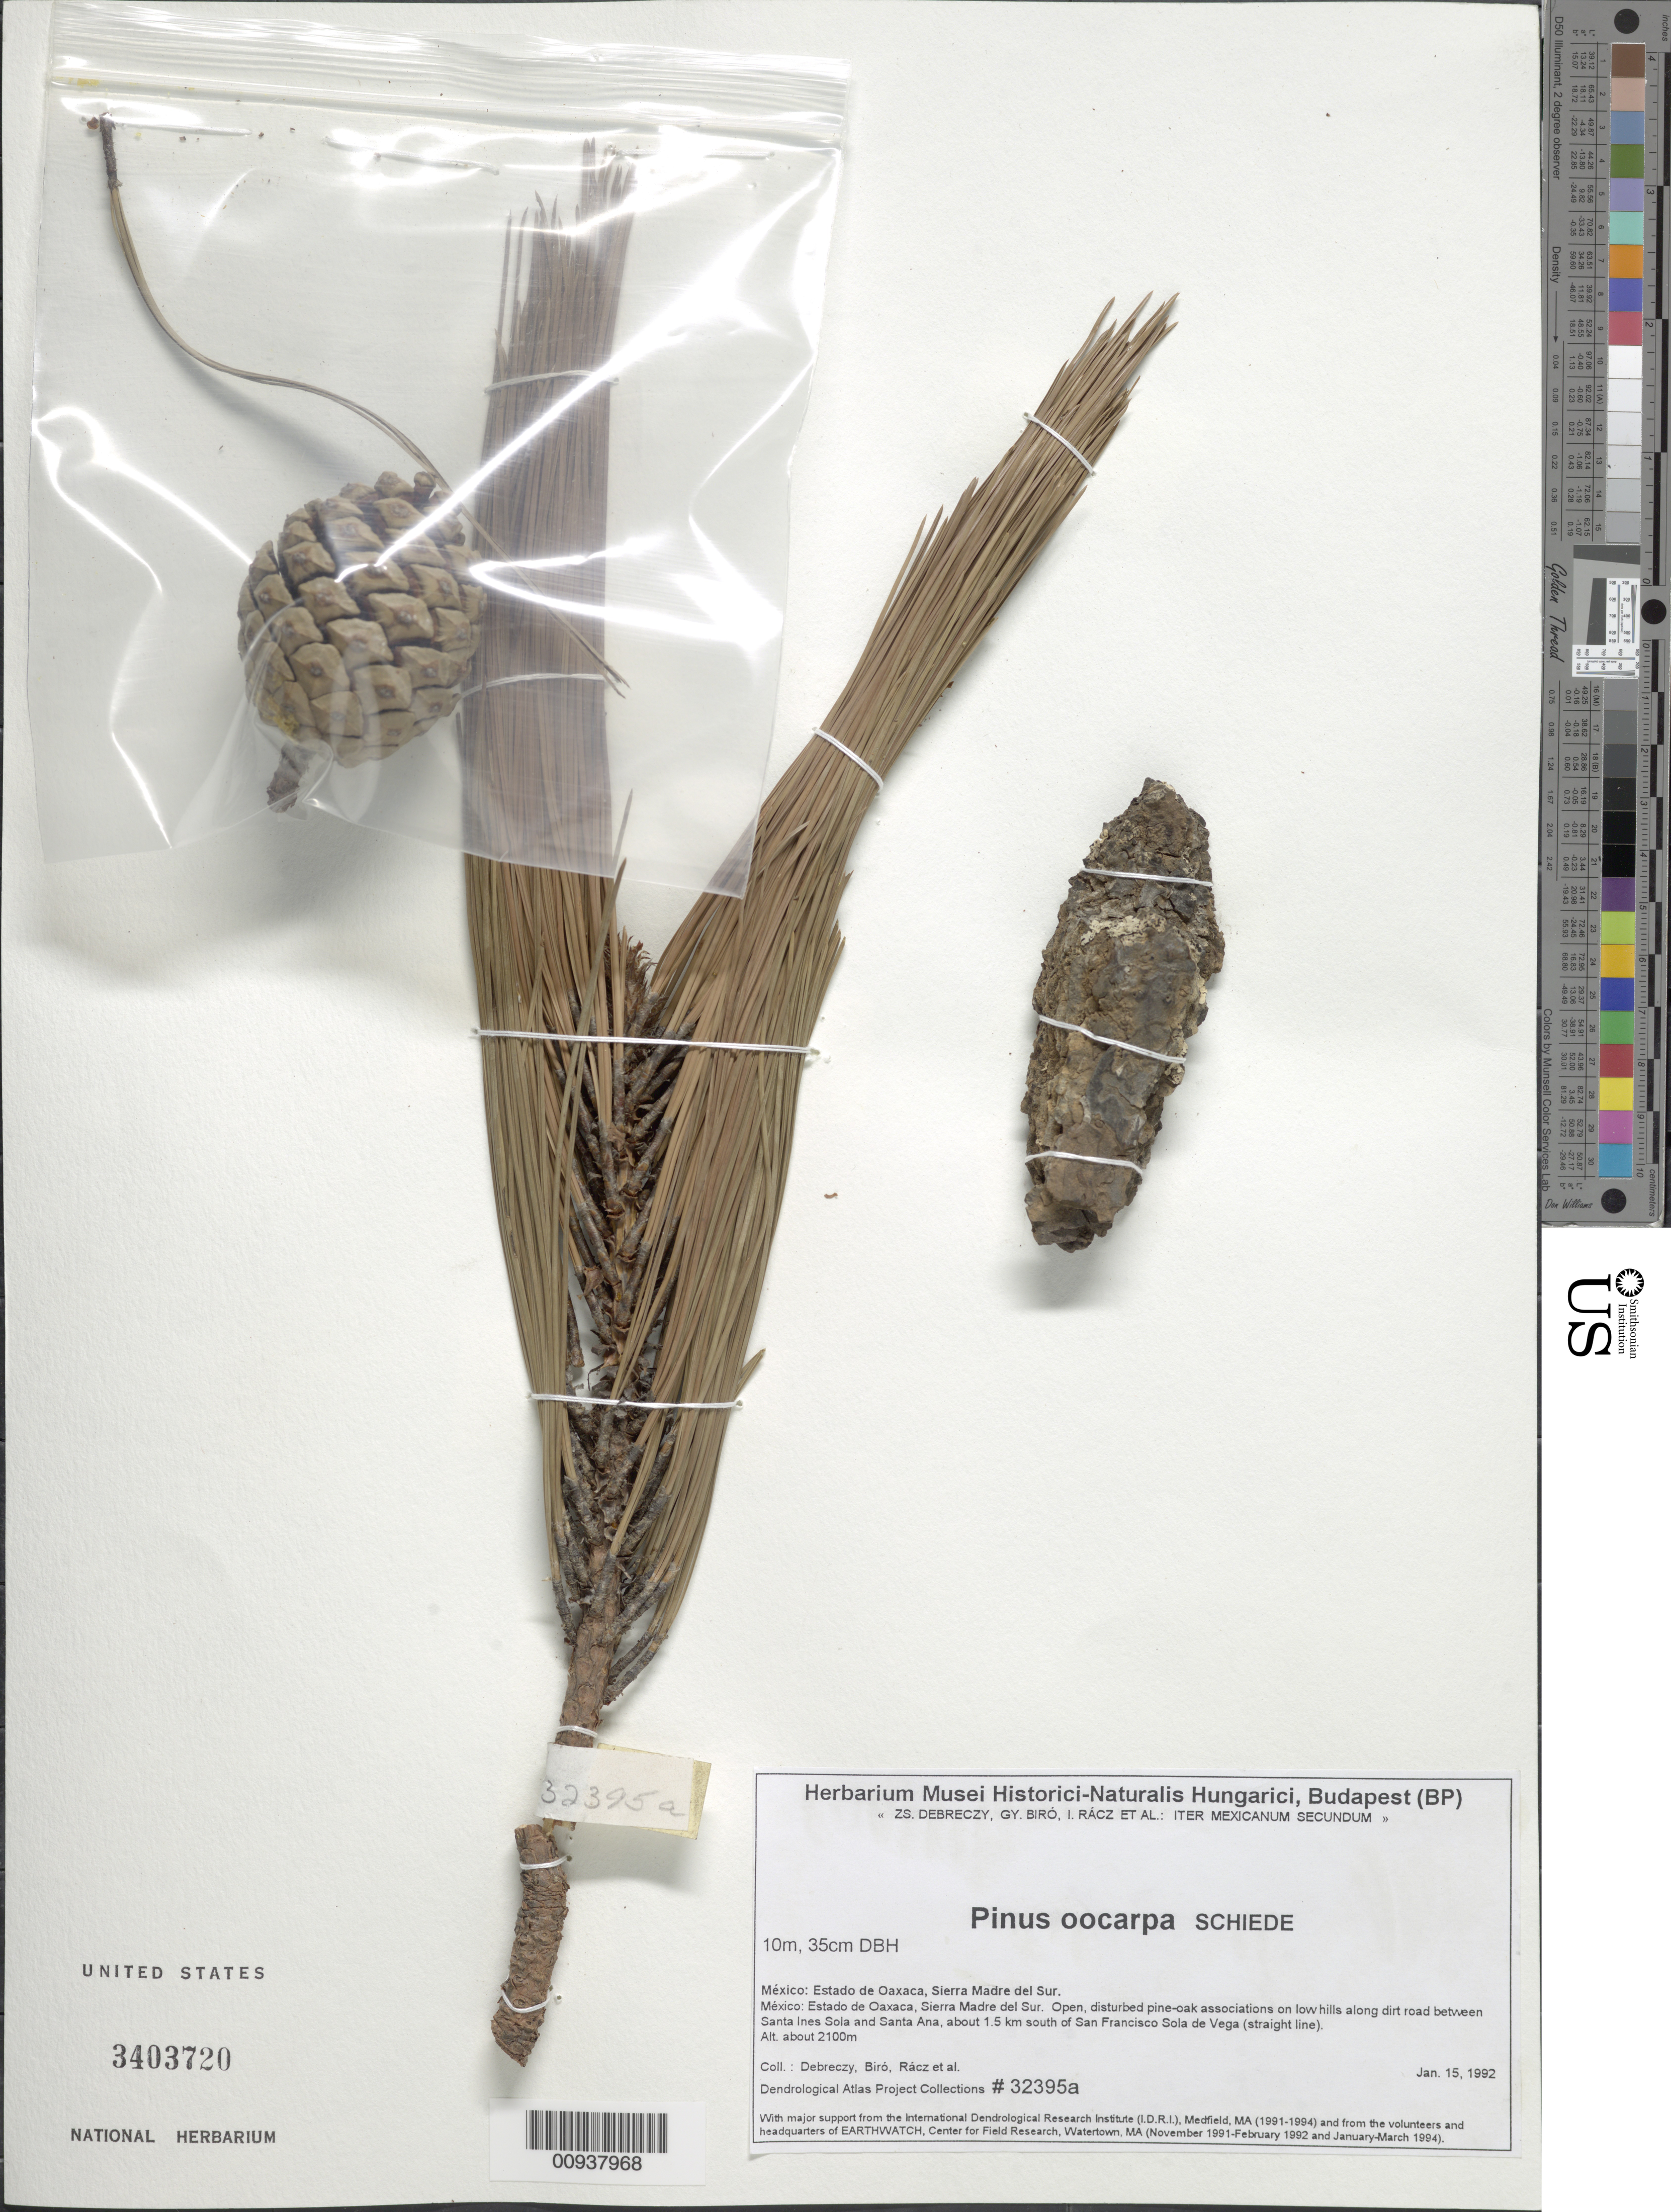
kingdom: Plantae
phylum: Tracheophyta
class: Pinopsida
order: Pinales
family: Pinaceae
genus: Pinus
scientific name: Pinus oocarpa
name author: Schiede ex Schltdl.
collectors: Z. Debreczy, G. Biro, I. Rácz & et al.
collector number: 32395 a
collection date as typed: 15 Jan 1992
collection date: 1992-01-15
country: Mexico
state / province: Oaxaca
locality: Sierra Madre del Sur. Along dirt road between Santa Ines Sola and Santa Ana, about 1.5 km south of San Francisco Sola de Vega (straight line).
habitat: Open, disturbed pine-oak associations on low hills along dirt road.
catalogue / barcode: US 3403720